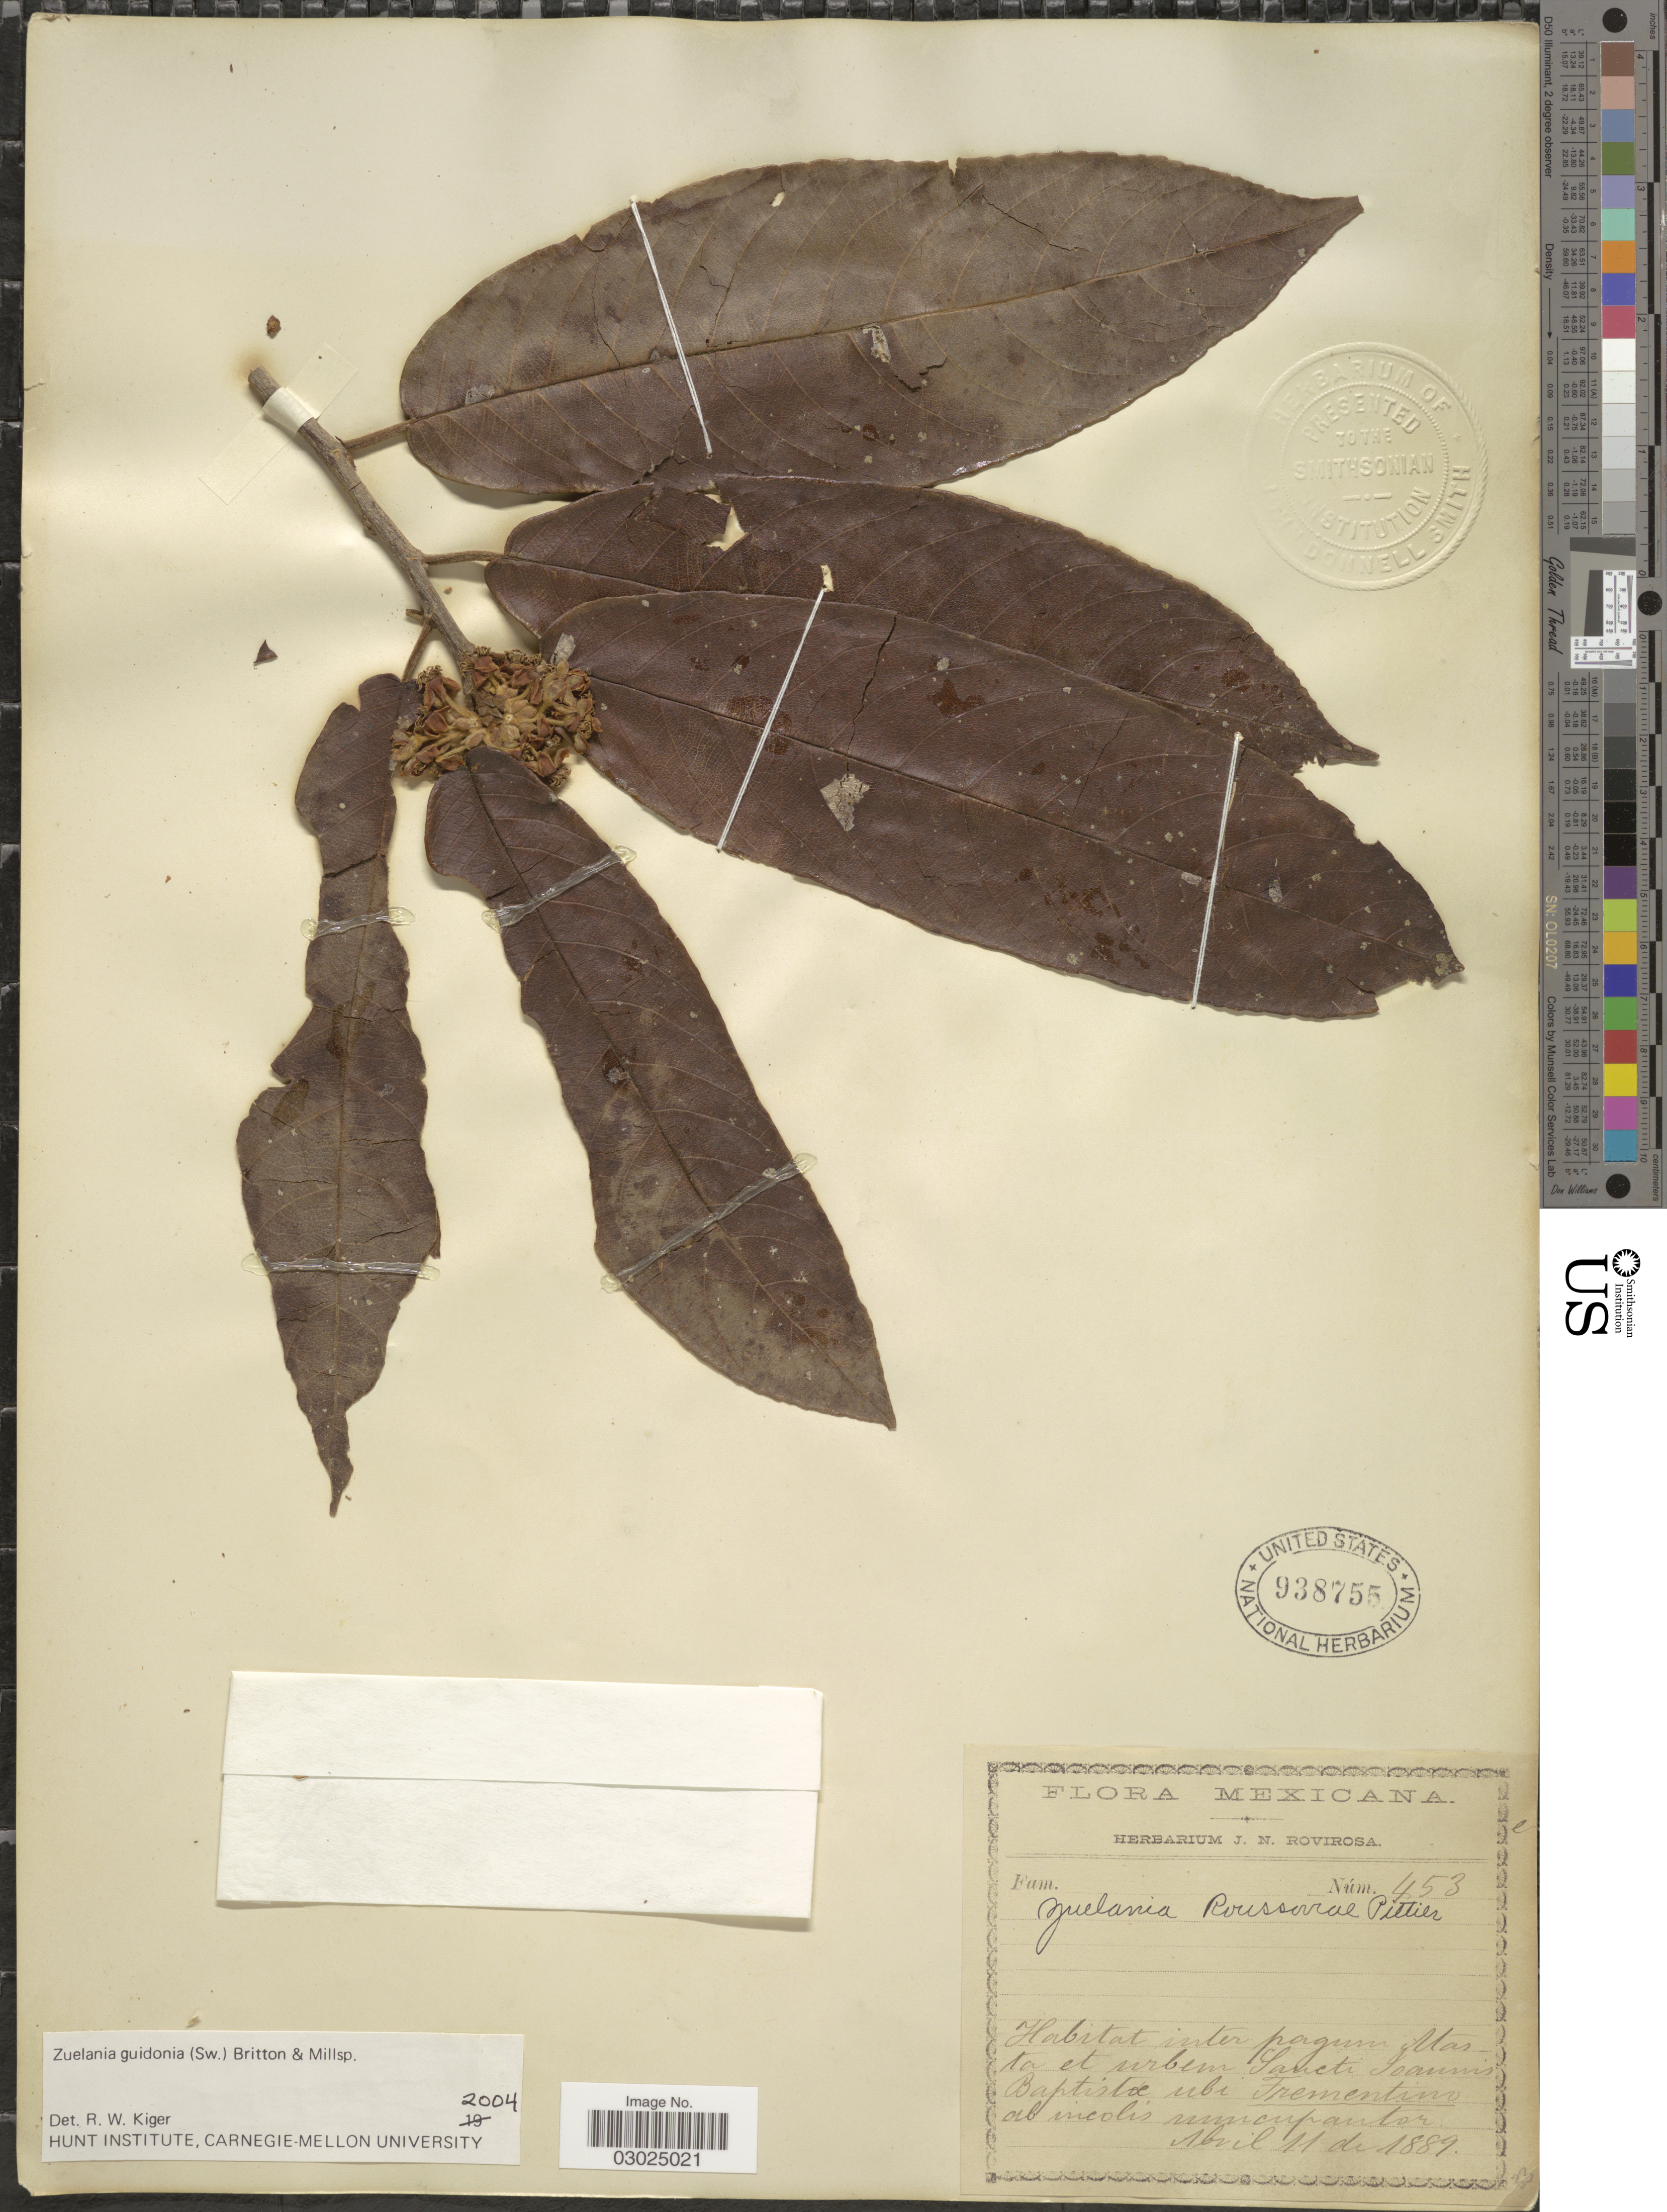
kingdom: Plantae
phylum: Tracheophyta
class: Magnoliopsida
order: Malpighiales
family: Salicaceae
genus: Casearia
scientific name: Casearia laetioides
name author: (A. Rich.) Warb.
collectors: J. N. Rovirosa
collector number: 453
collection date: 1889-04-11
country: Mexico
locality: Inter pagum Masta et urbem Sancti Soannis Baptistoe ubi Frementino ab incolis unncupantor.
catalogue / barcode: US 938755